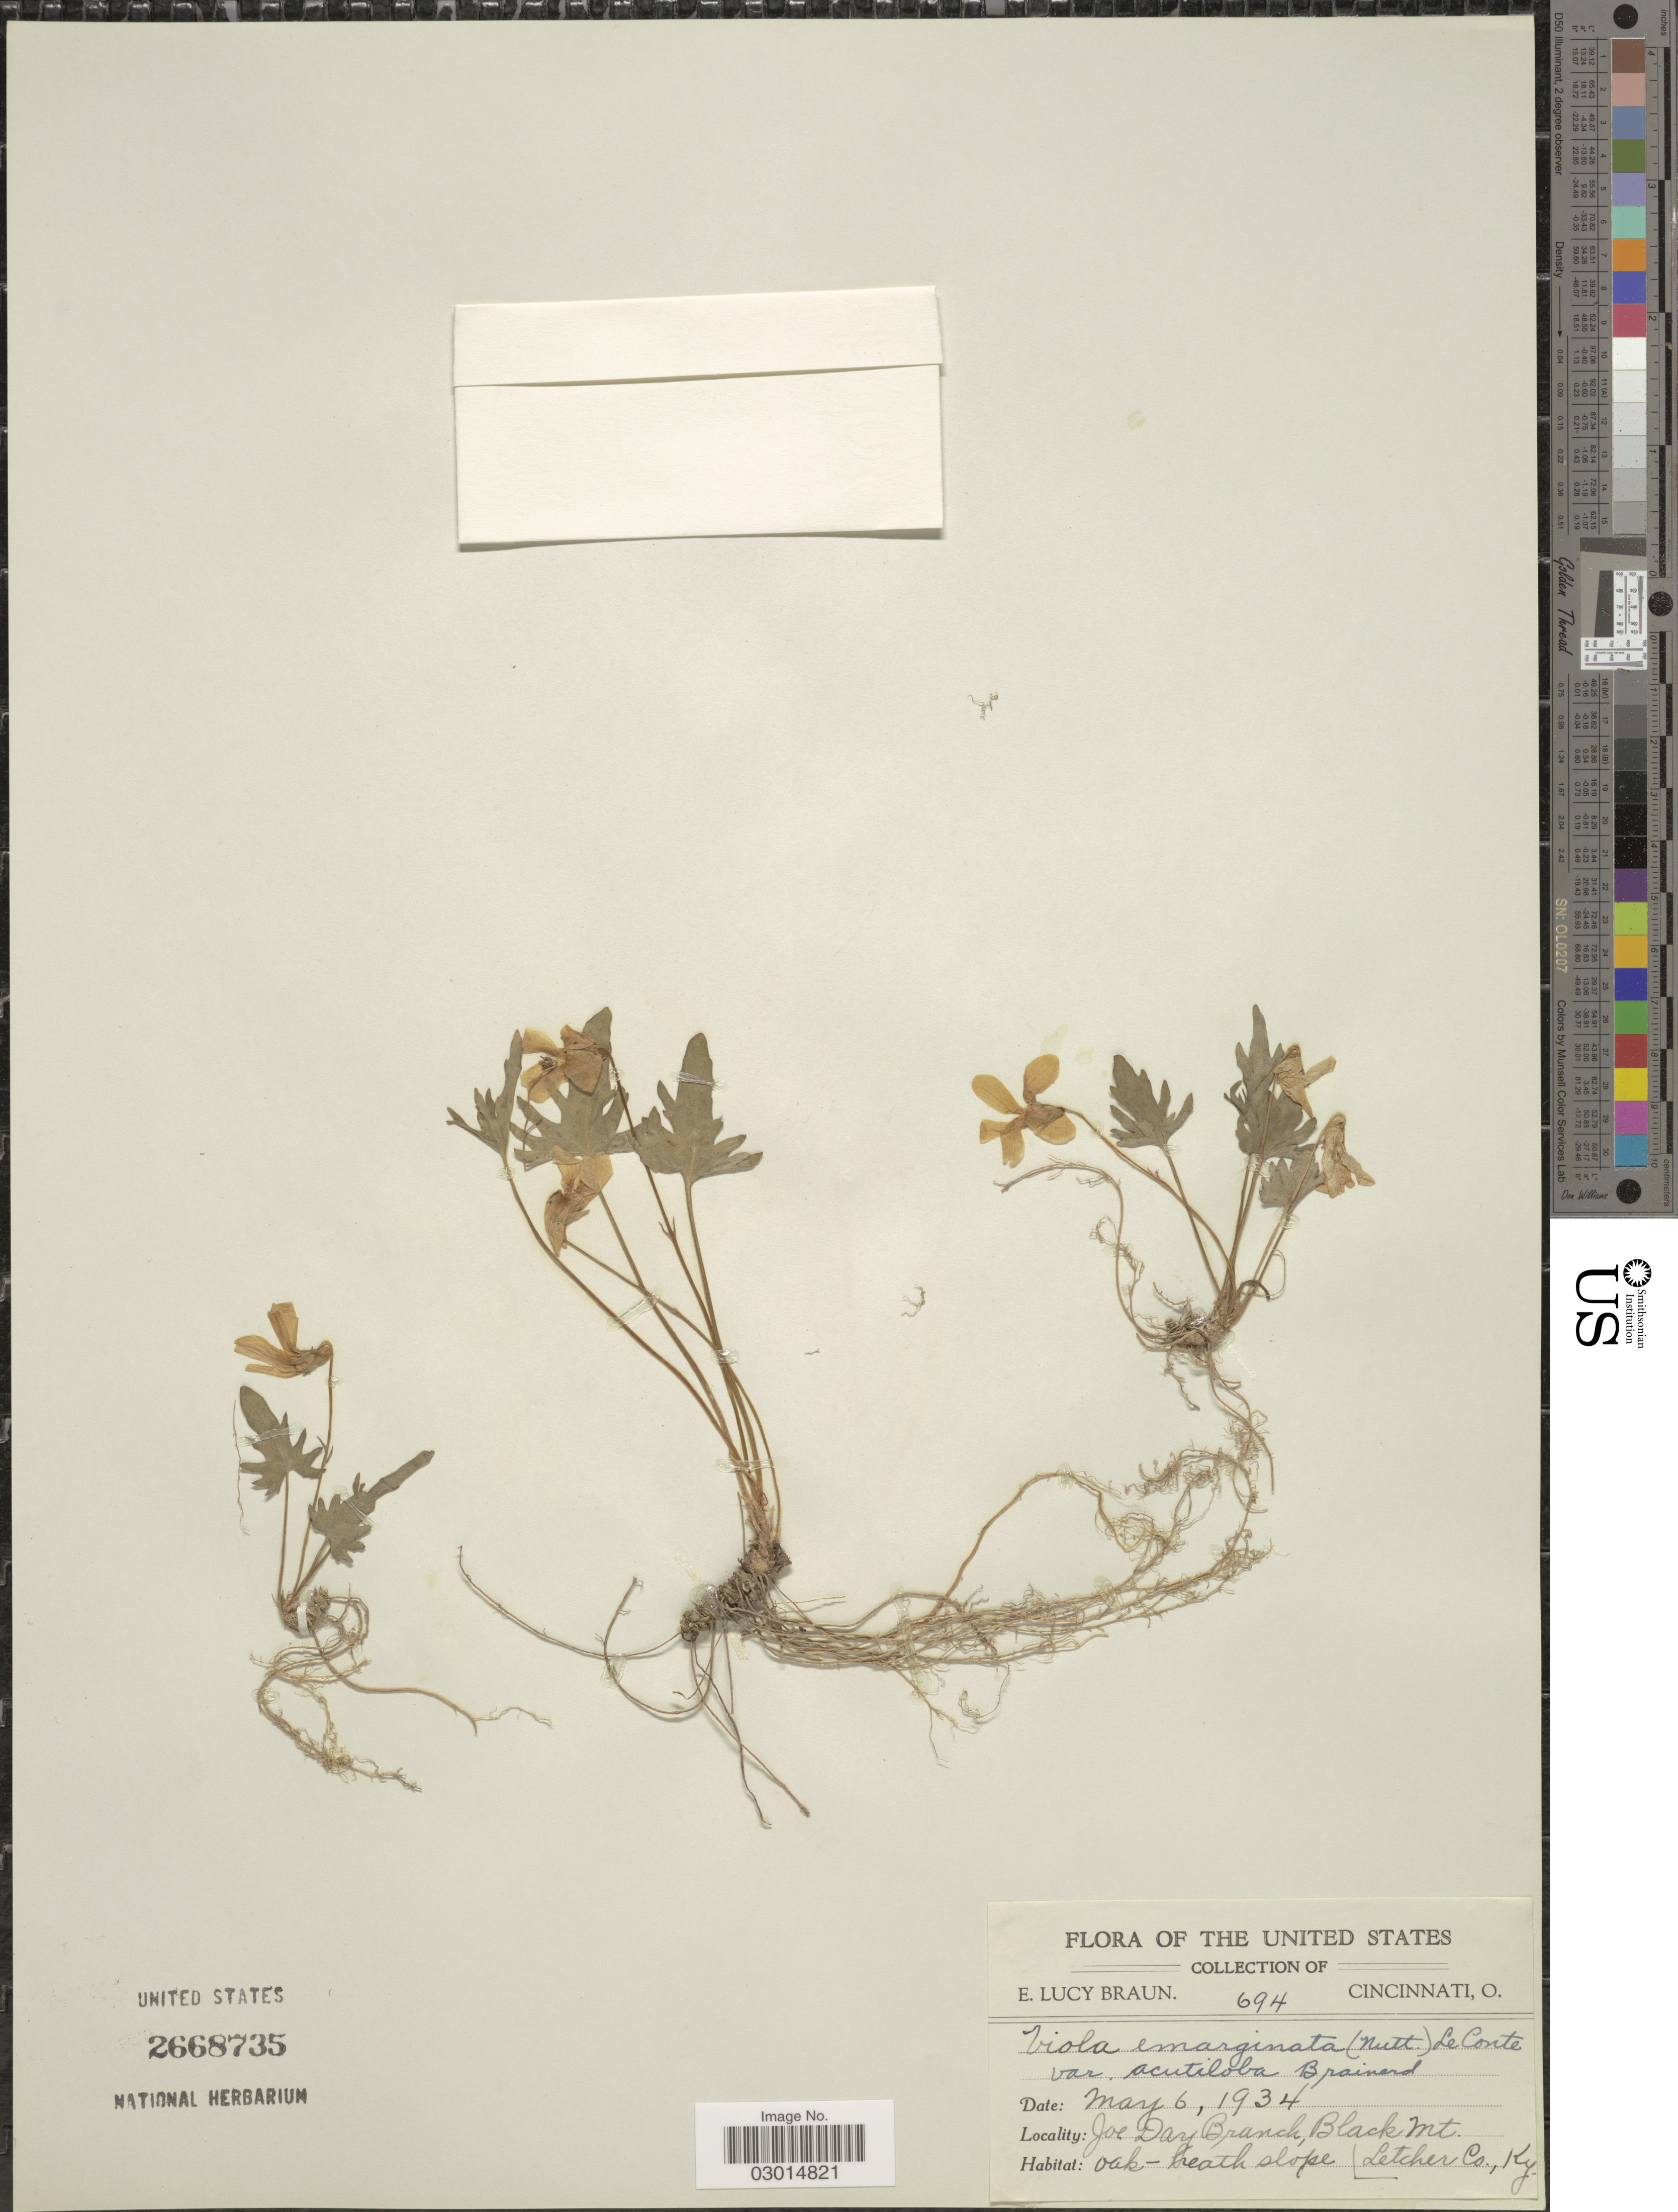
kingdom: Plantae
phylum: Tracheophyta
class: Magnoliopsida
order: Malpighiales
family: Violaceae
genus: Viola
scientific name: Viola emarginata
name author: (Nutt.) LeConte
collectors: E. L. Braun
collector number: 694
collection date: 1934-05-06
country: United States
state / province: Kentucky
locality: Joe Day Branch, Black Mt. Letcher Co.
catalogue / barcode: US 2668735